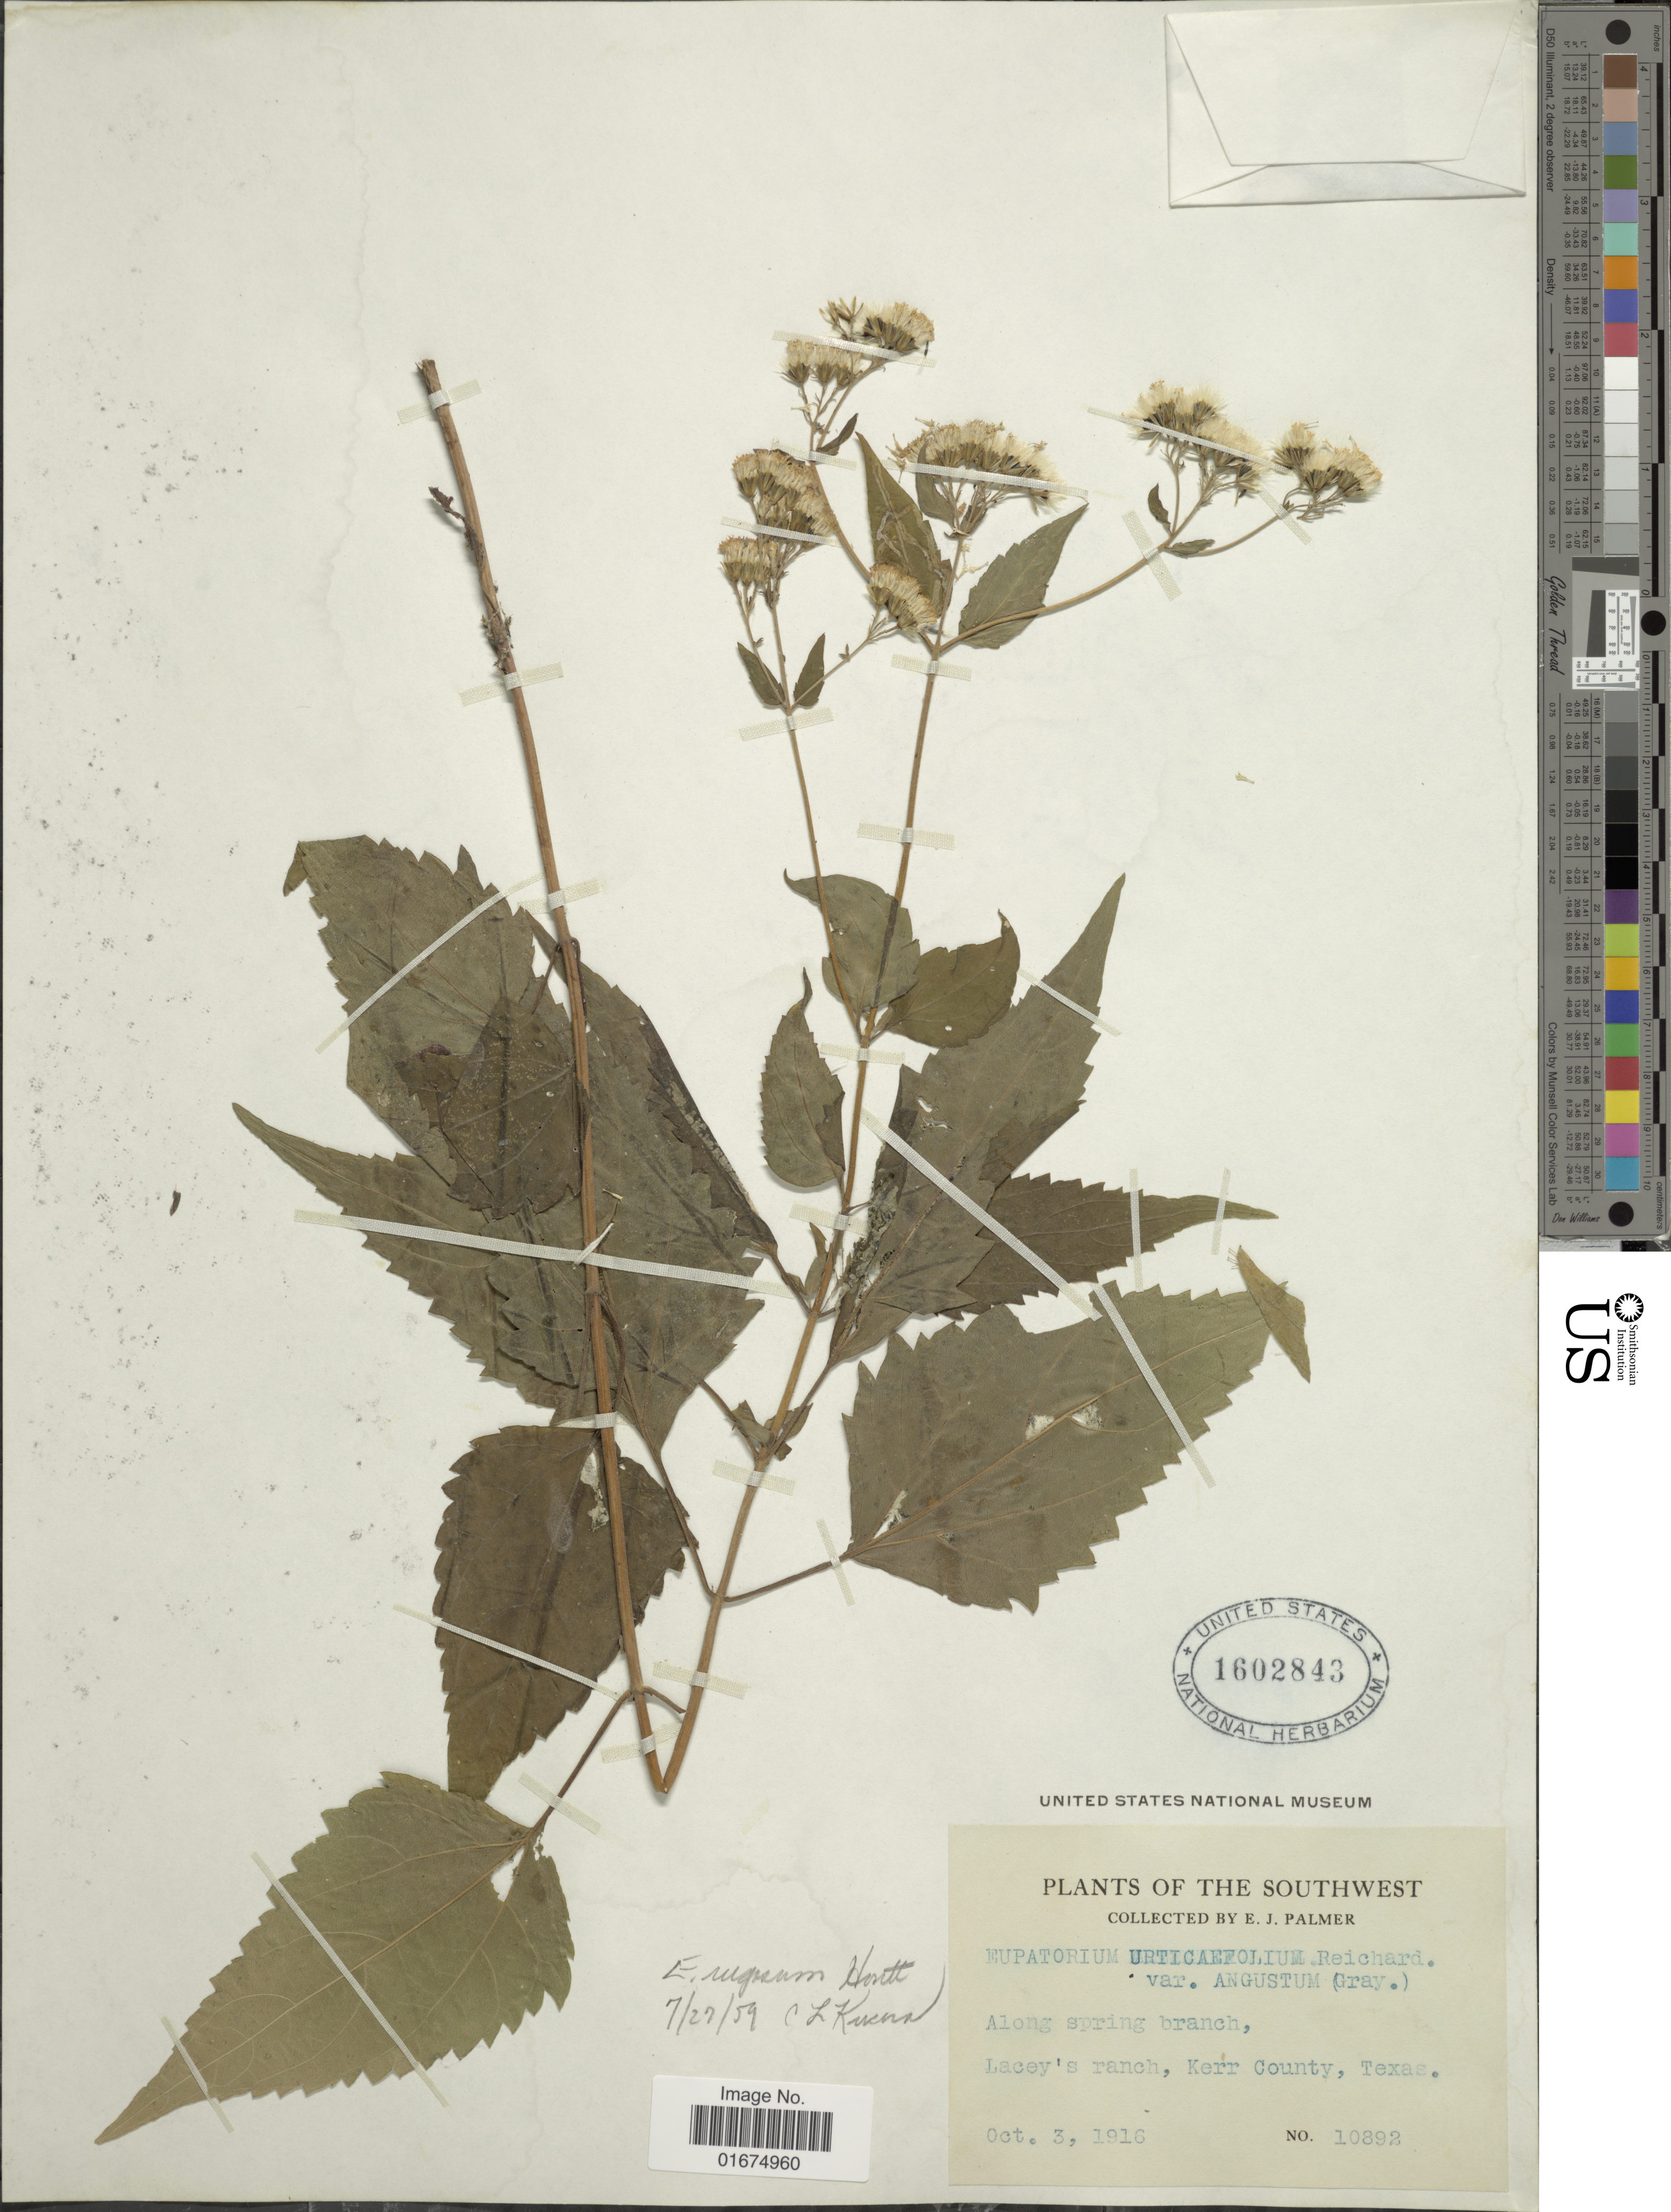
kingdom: Plantae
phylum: Tracheophyta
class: Magnoliopsida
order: Asterales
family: Asteraceae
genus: Ageratina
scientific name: Ageratina altissima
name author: (L.) R.M. King & H. Rob.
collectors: E. J. Palmer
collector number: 10892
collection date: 1916-10-03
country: United States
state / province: Texas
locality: The Southwest, Along spring branch, Lacey's ranch, Kerr County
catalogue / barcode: US 1602843